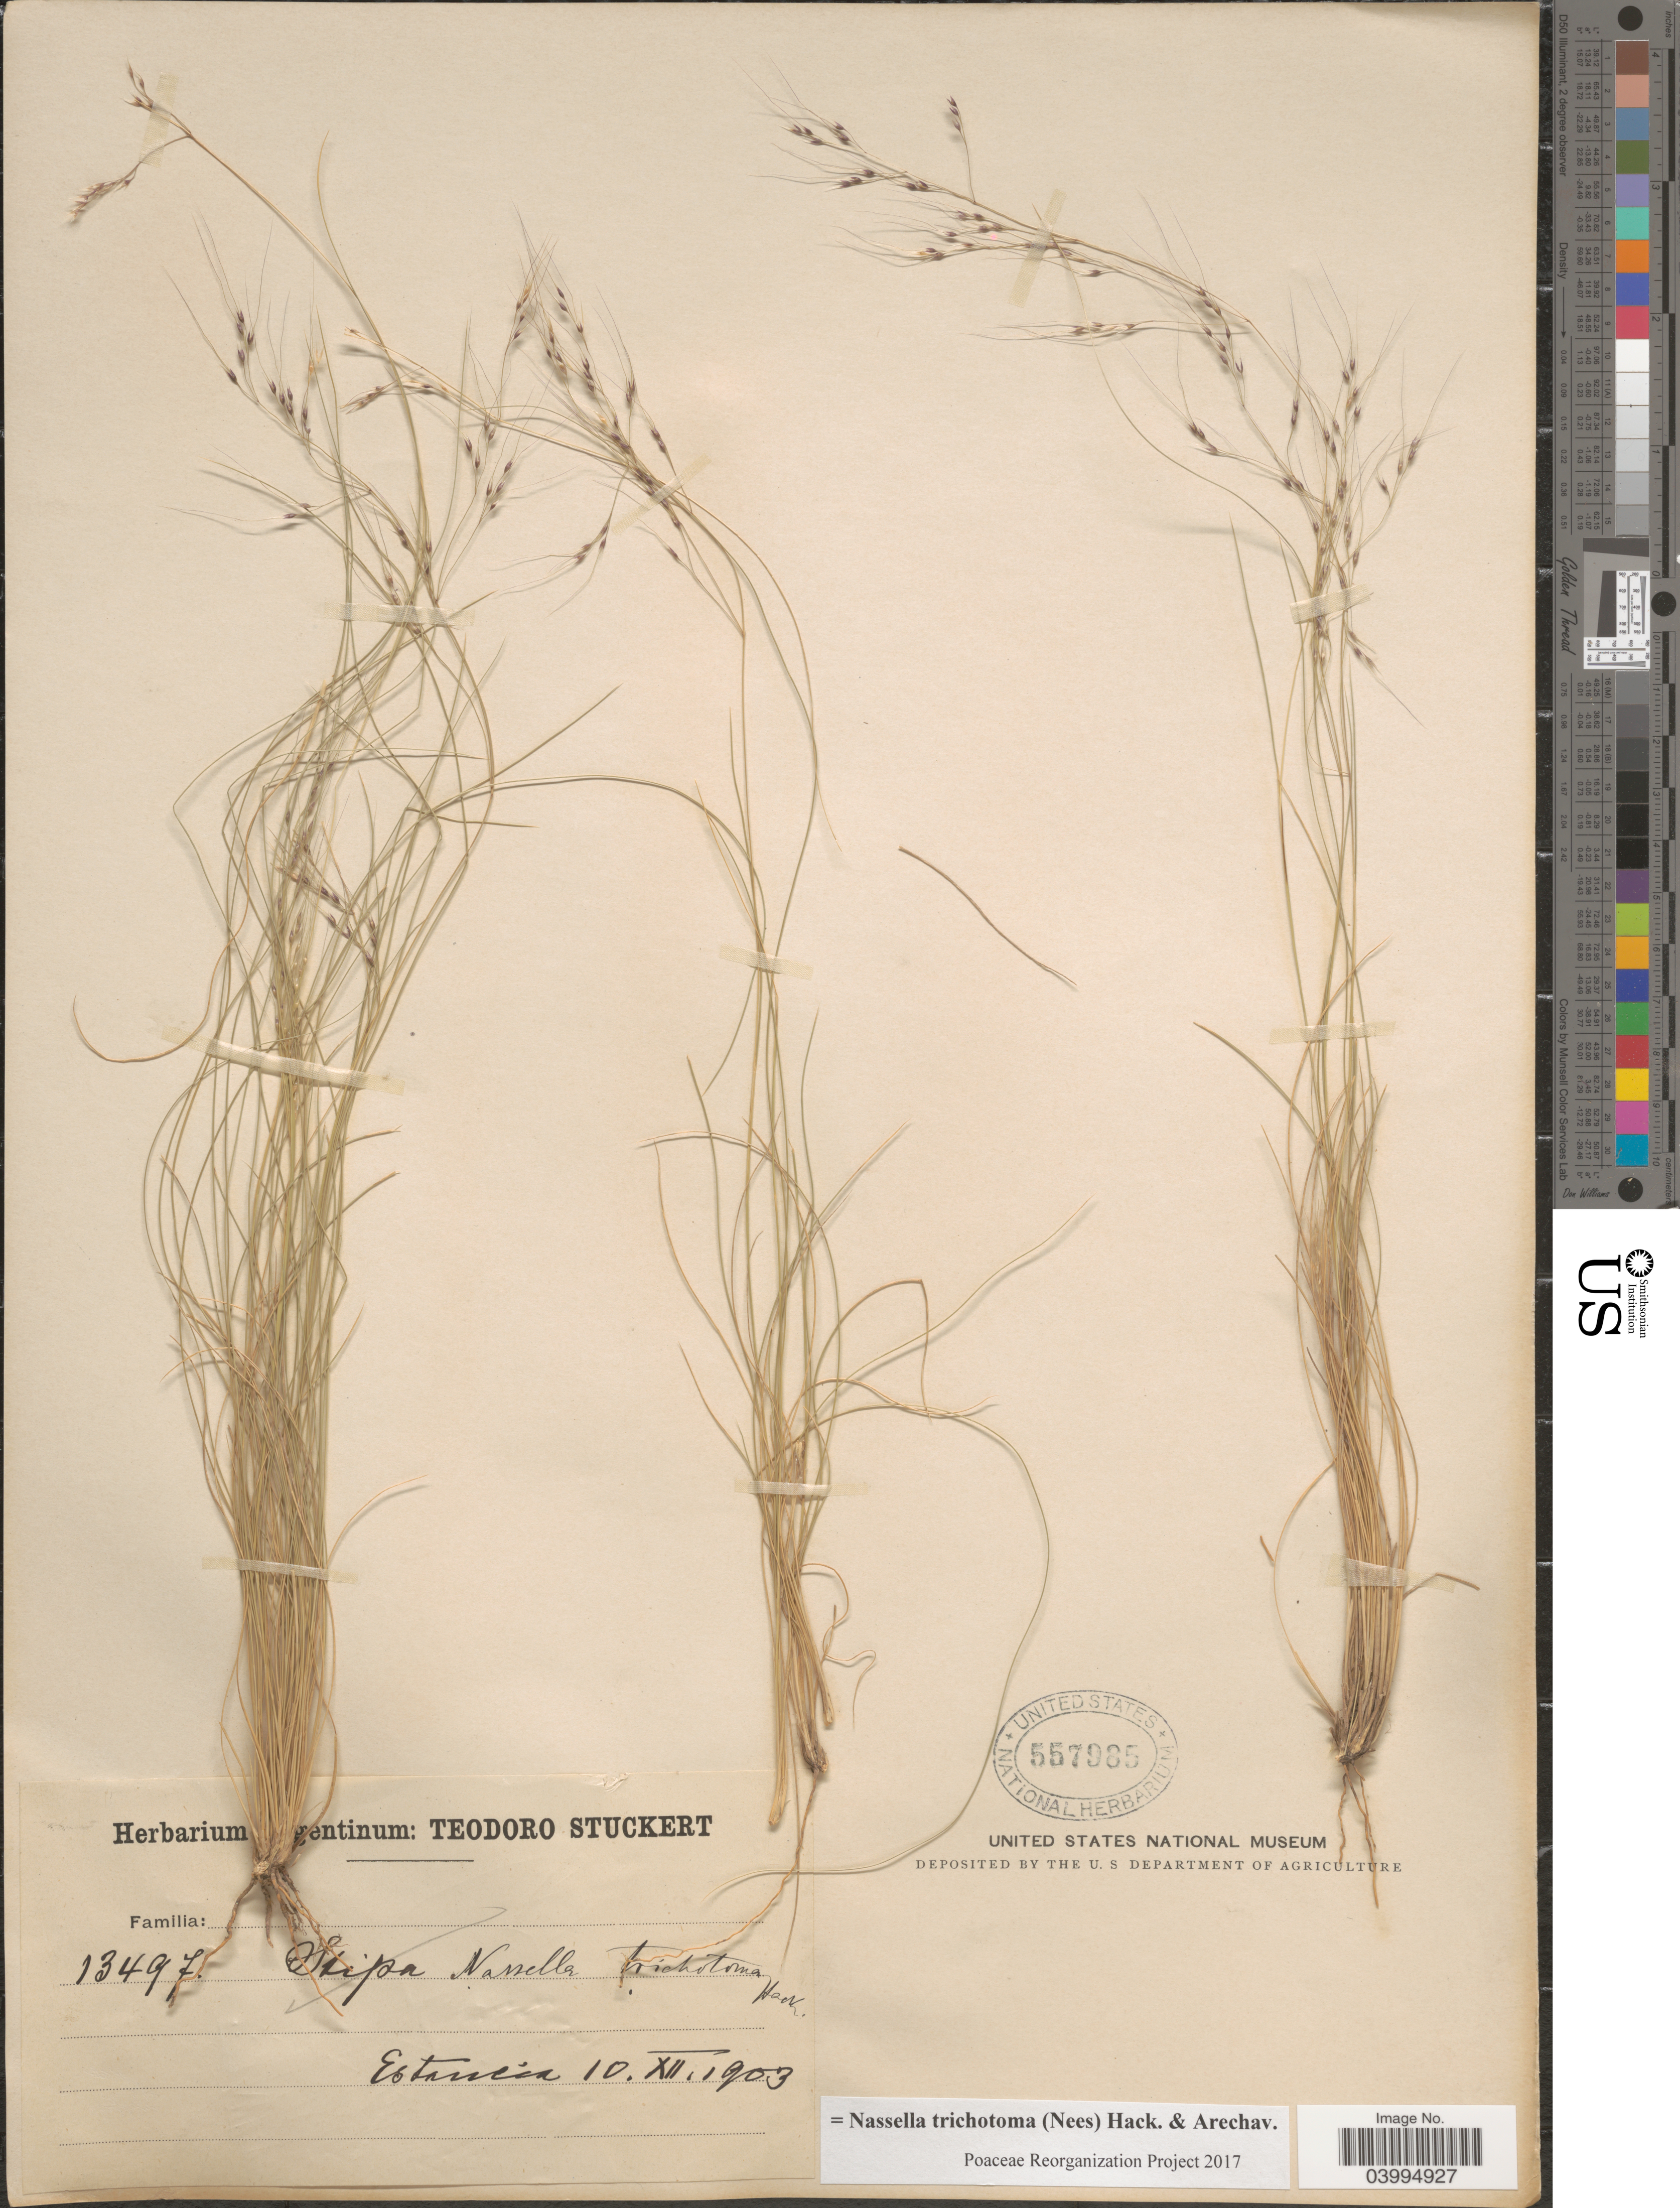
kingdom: Plantae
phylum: Tracheophyta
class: Liliopsida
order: Poales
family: Poaceae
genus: Nassella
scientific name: Nassella trichotoma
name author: (Ness) Hack. ex Arechav.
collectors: T. Stuckert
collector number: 13497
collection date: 1903-12-10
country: Argentina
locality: Estancia.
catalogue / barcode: US 557985